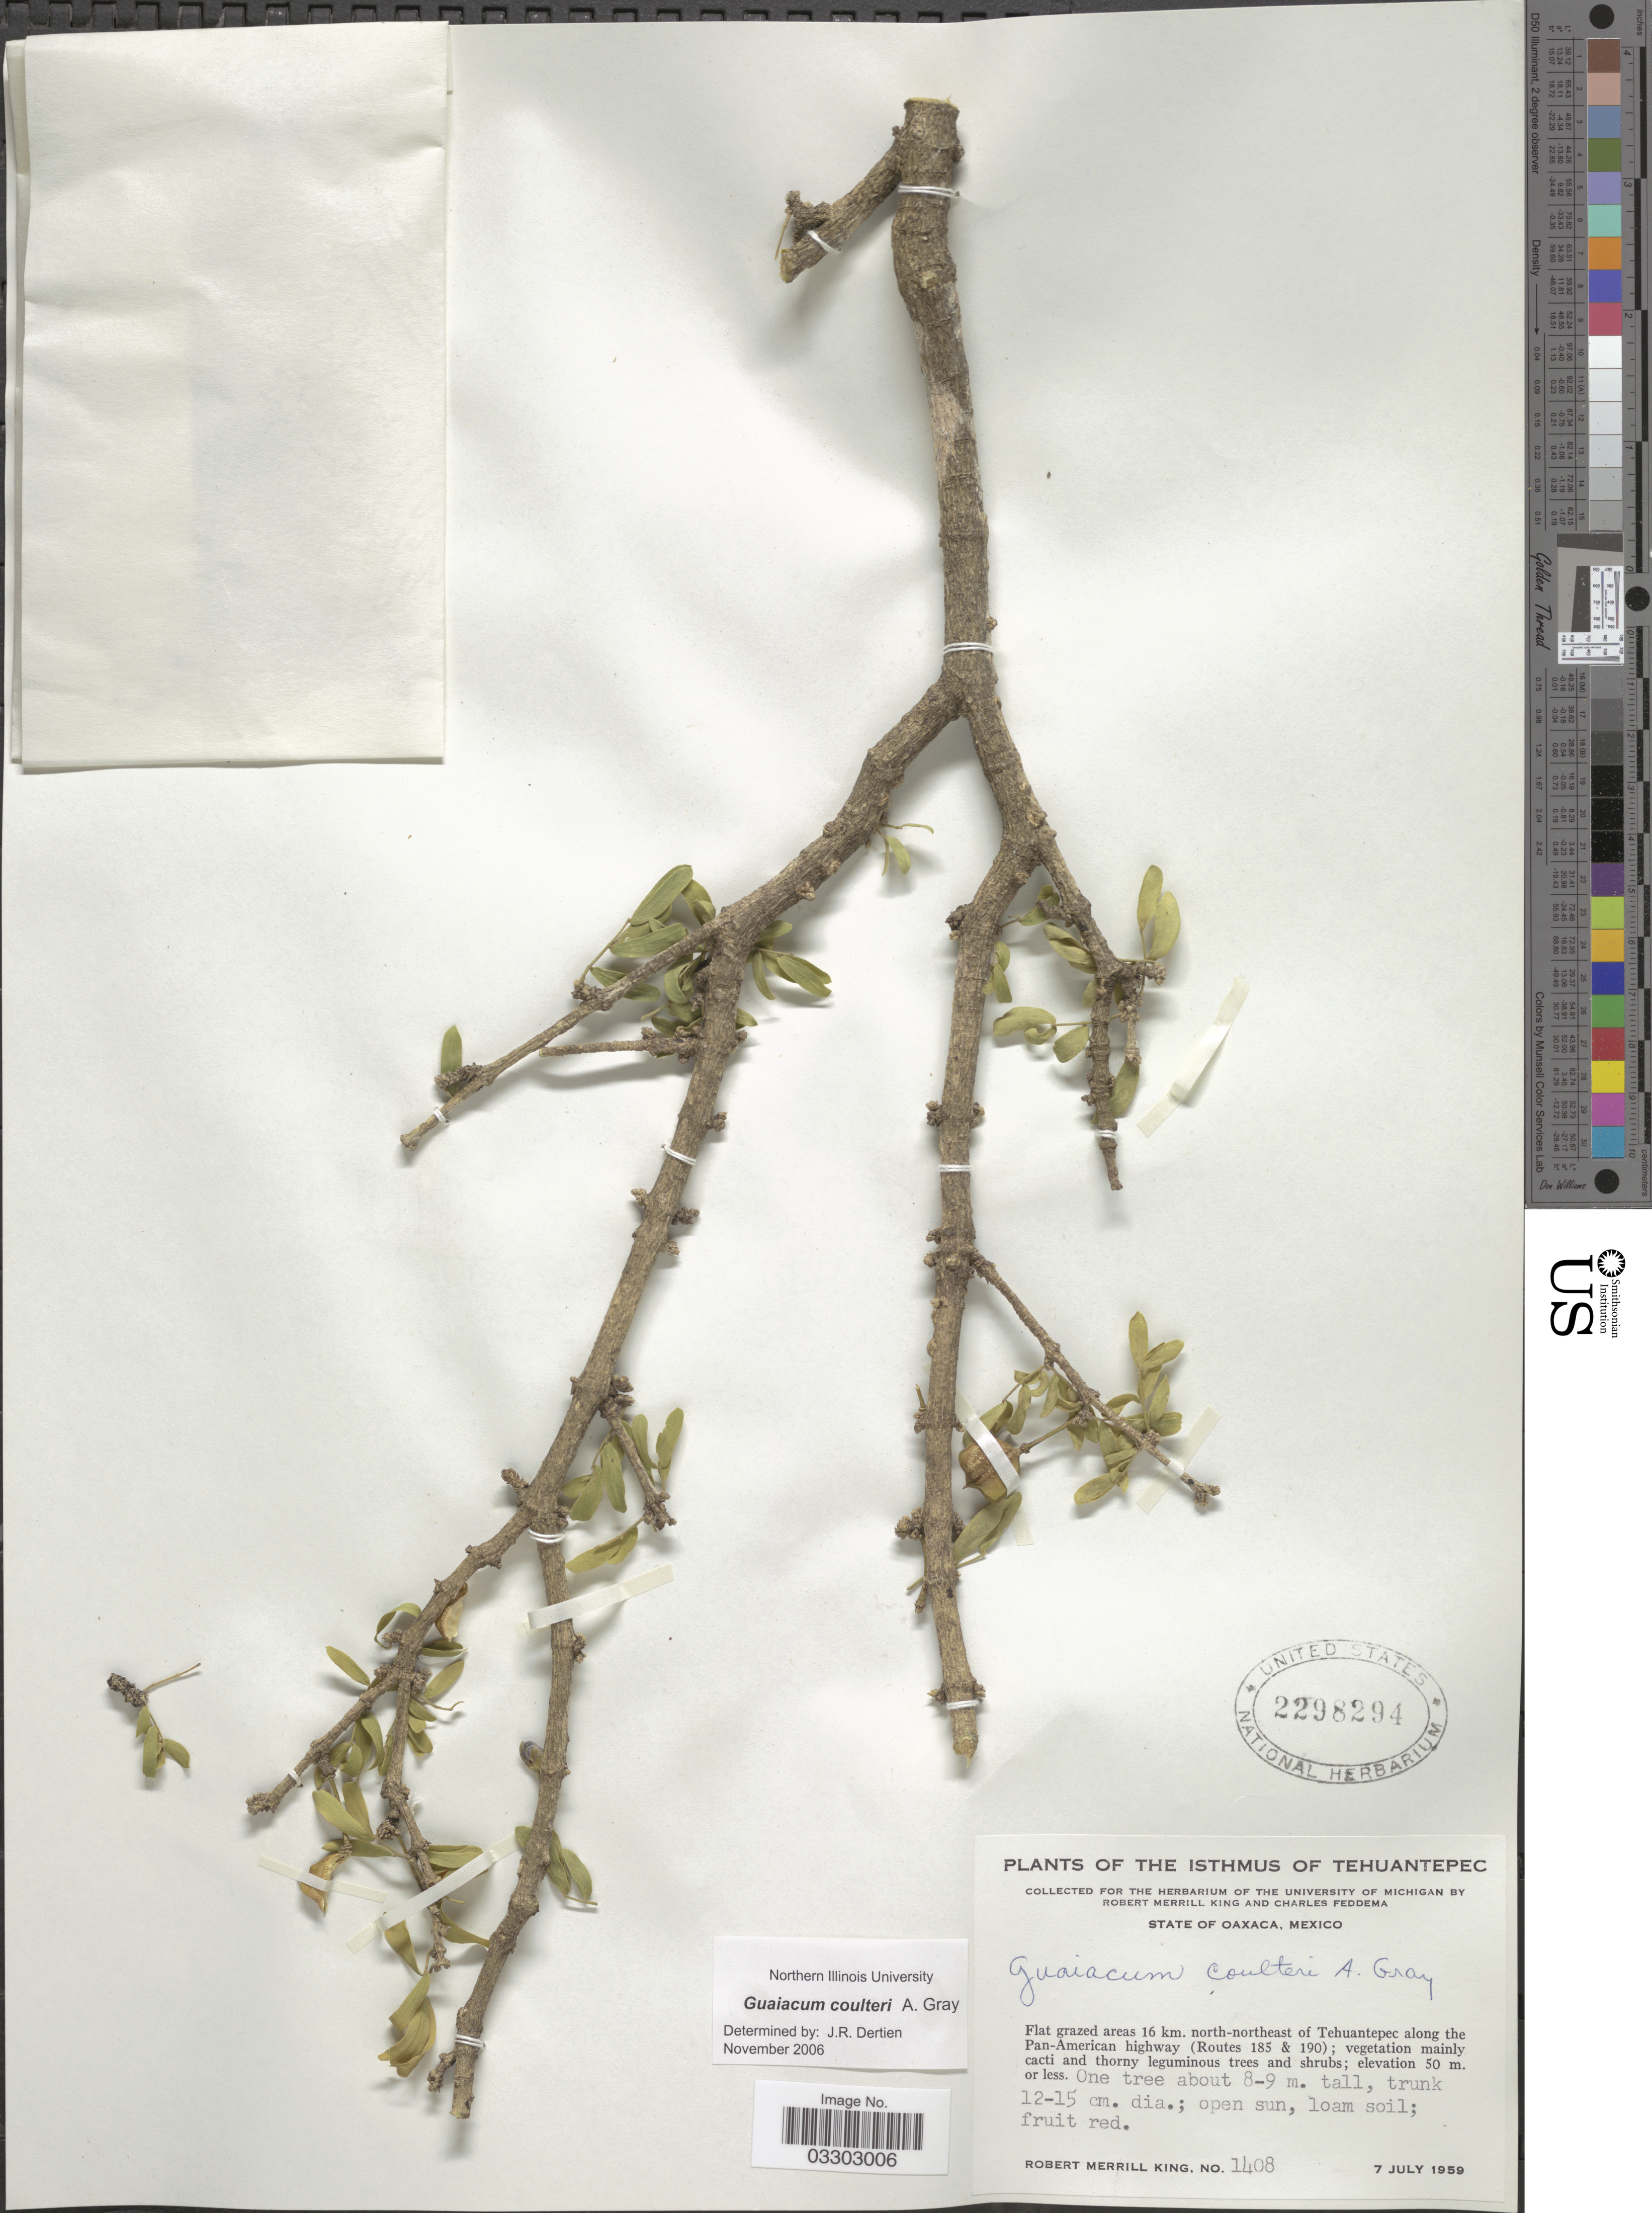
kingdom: Plantae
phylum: Tracheophyta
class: Magnoliopsida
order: Zygophyllales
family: Zygophyllaceae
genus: Guaiacum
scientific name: Guaiacum coulteri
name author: A. Gray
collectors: R. M. King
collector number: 1408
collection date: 1959-07-07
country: Mexico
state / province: Oaxaca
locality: The Isthmus of Tehuantepec. Flat grazed areas 16 km. north-northeast of Tehuantepec along the Pan-American highway (Routes 185 & 190)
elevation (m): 50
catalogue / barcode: US 2298294